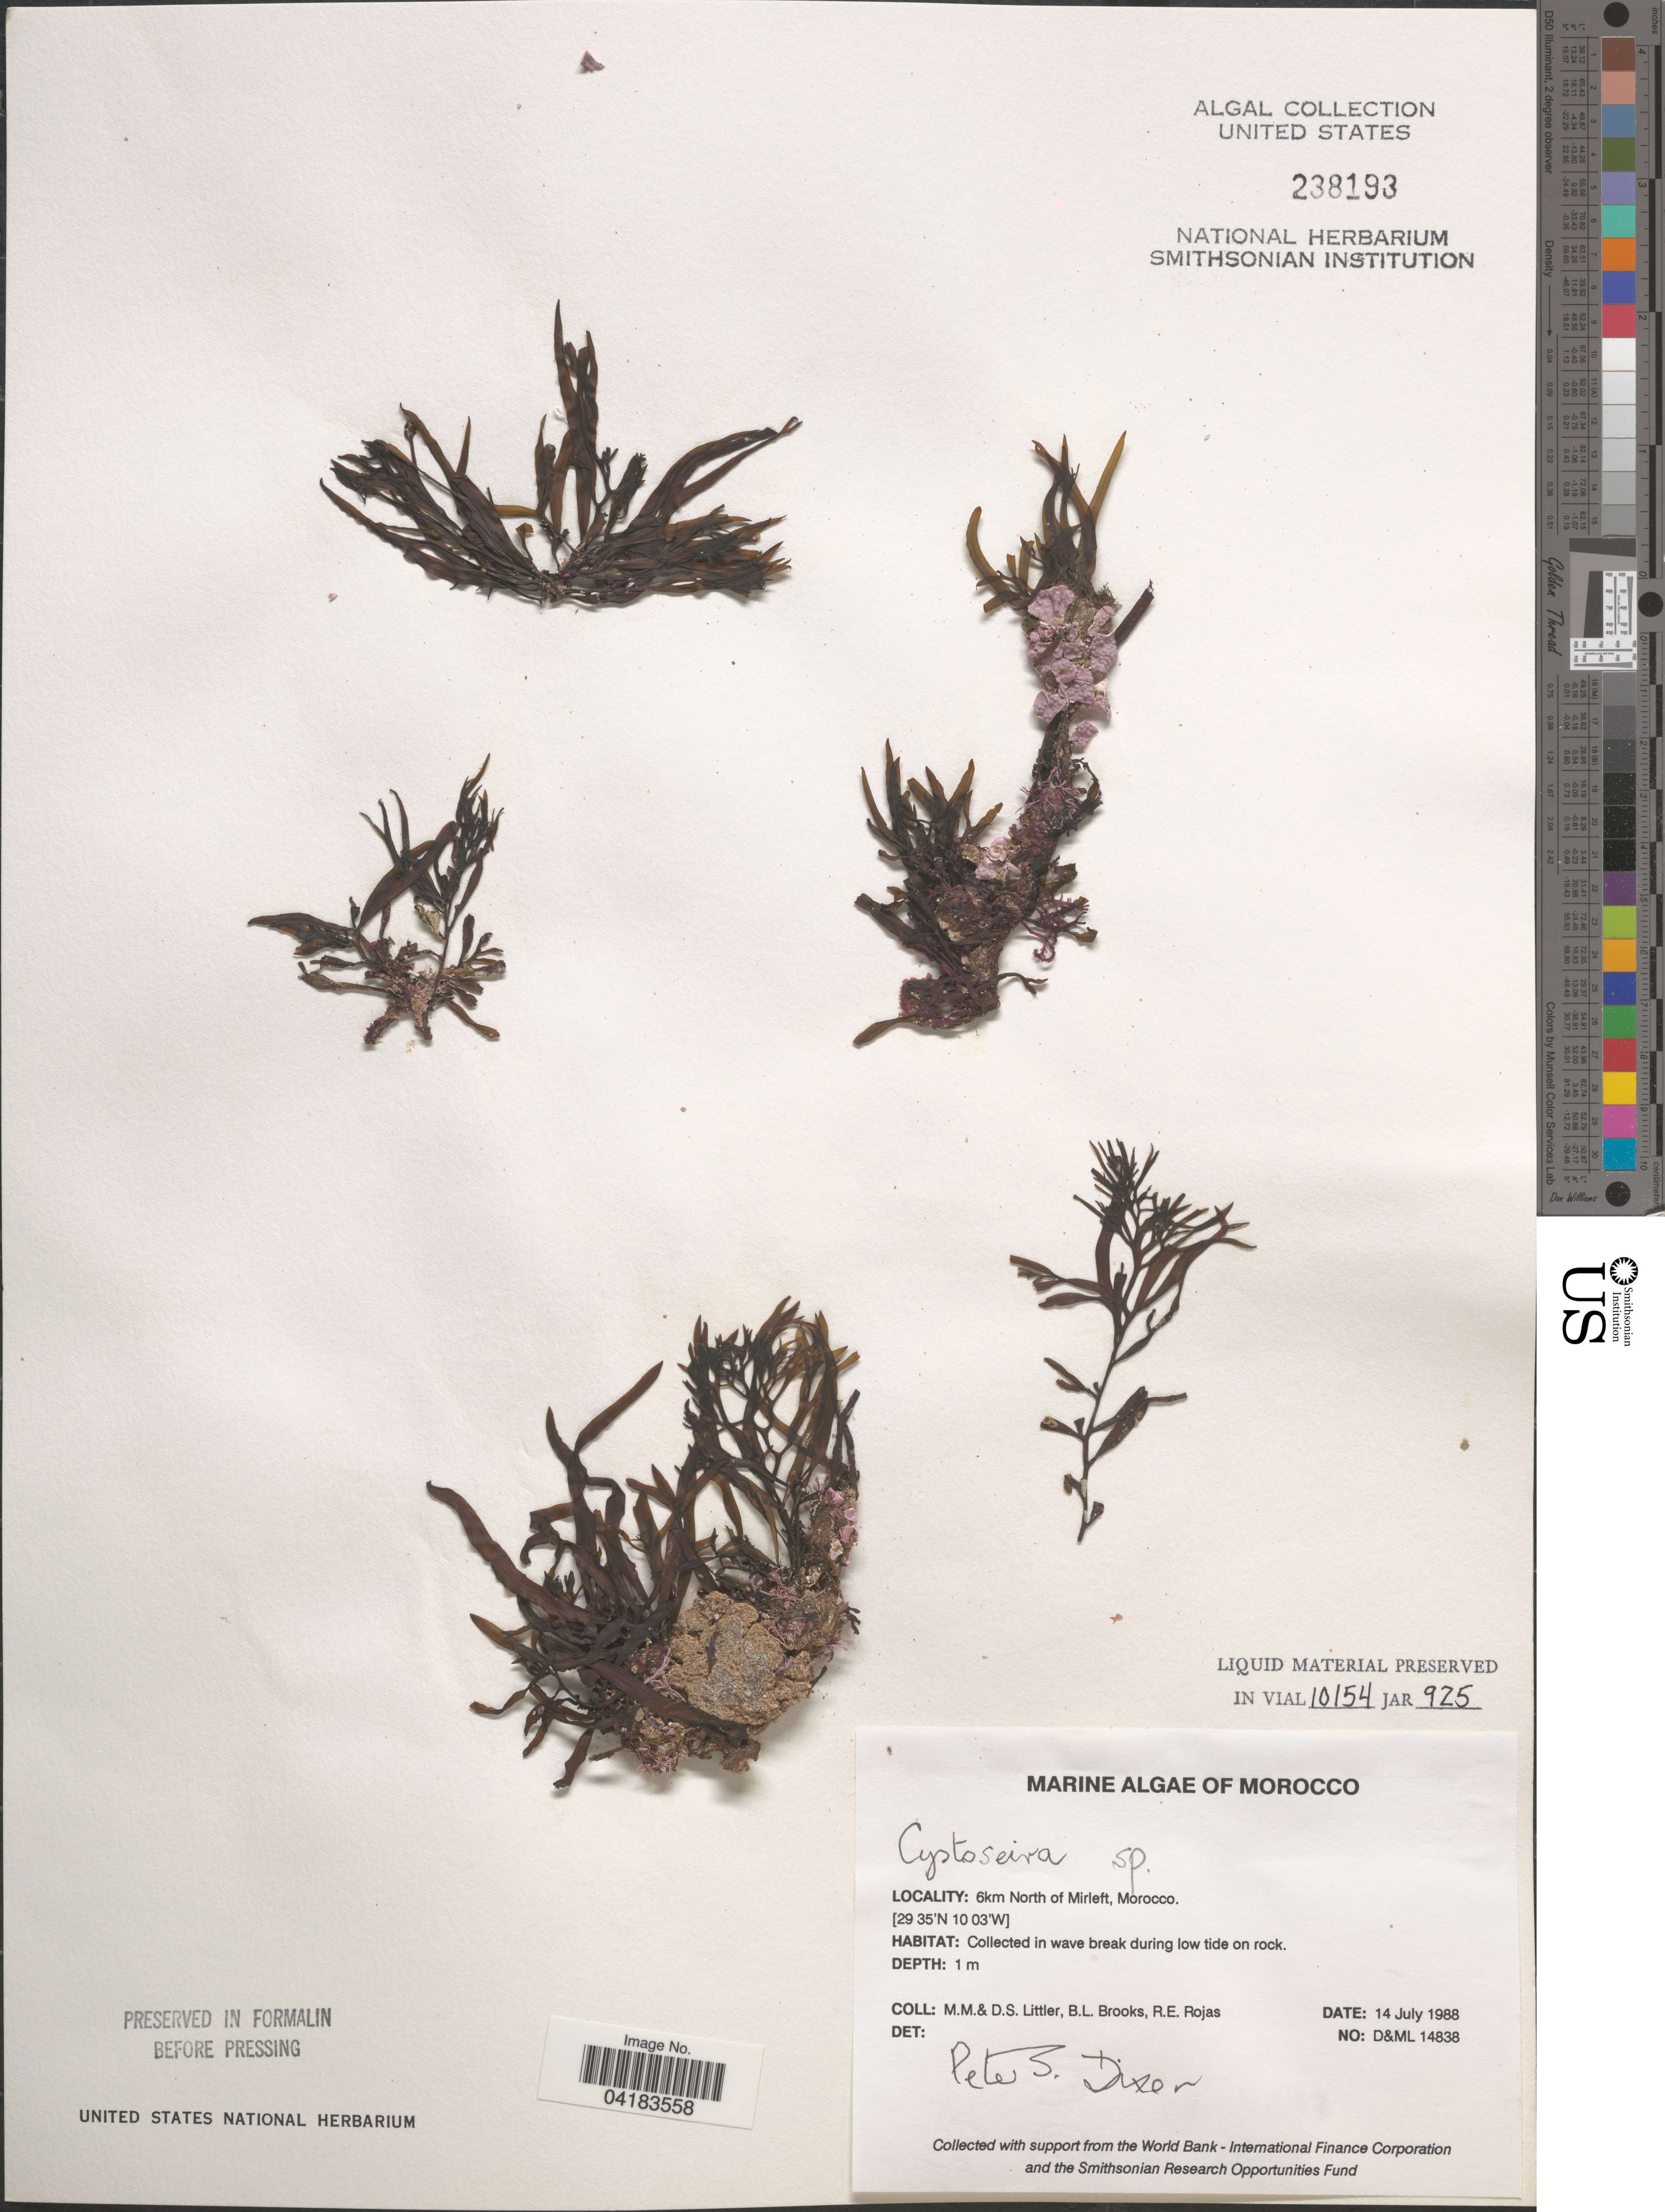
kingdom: Chromista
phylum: Ochrophyta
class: Phaeophyceae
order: Fucales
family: Sargassaceae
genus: Cystoseira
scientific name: Cystoseira sp.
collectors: D. S. Littler, B. Brooks & R. Rojas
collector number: D&ML14838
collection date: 1988-07-14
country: Morocco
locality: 6km North of Mirleft.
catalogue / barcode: US 238193